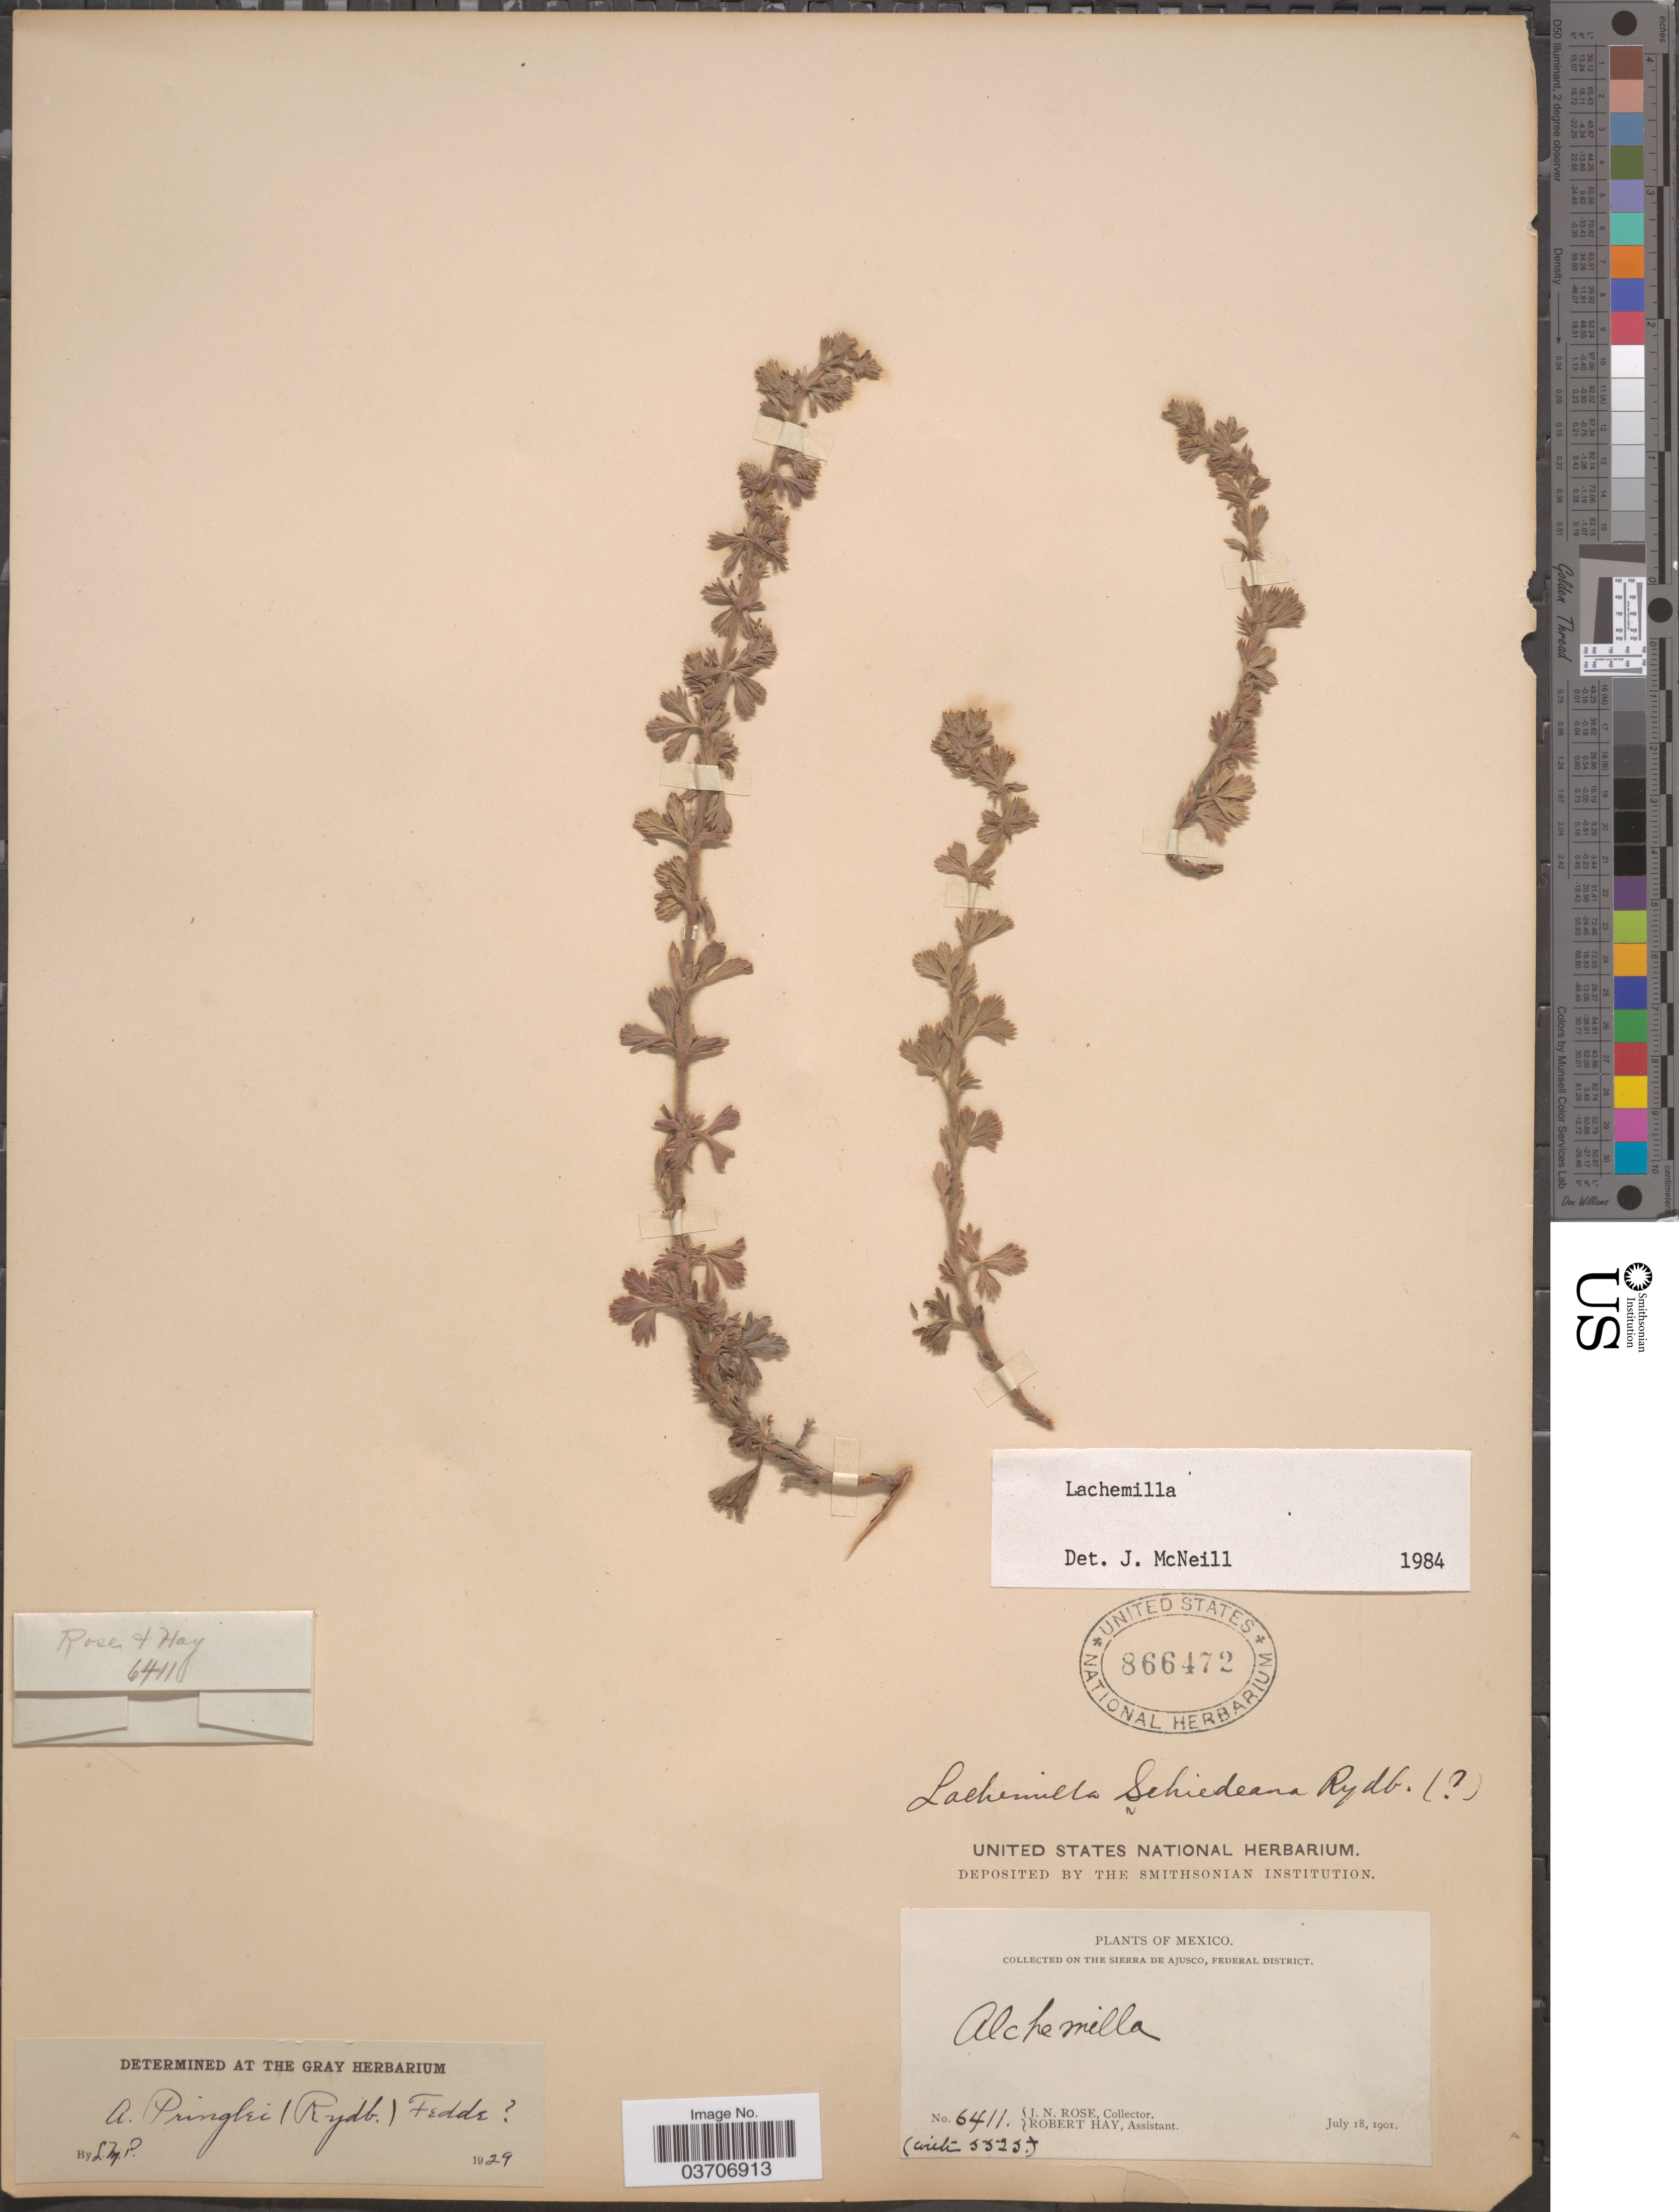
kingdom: Plantae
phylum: Tracheophyta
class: Magnoliopsida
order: Rosales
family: Rosaceae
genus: Lachemilla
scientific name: Lachemilla sp.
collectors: J. N. Rose & R. Hay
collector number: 6411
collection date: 1901-07-18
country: Mexico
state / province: Distrito Federal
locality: The Sierra de Ajusco, Federal District.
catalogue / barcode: US 866472